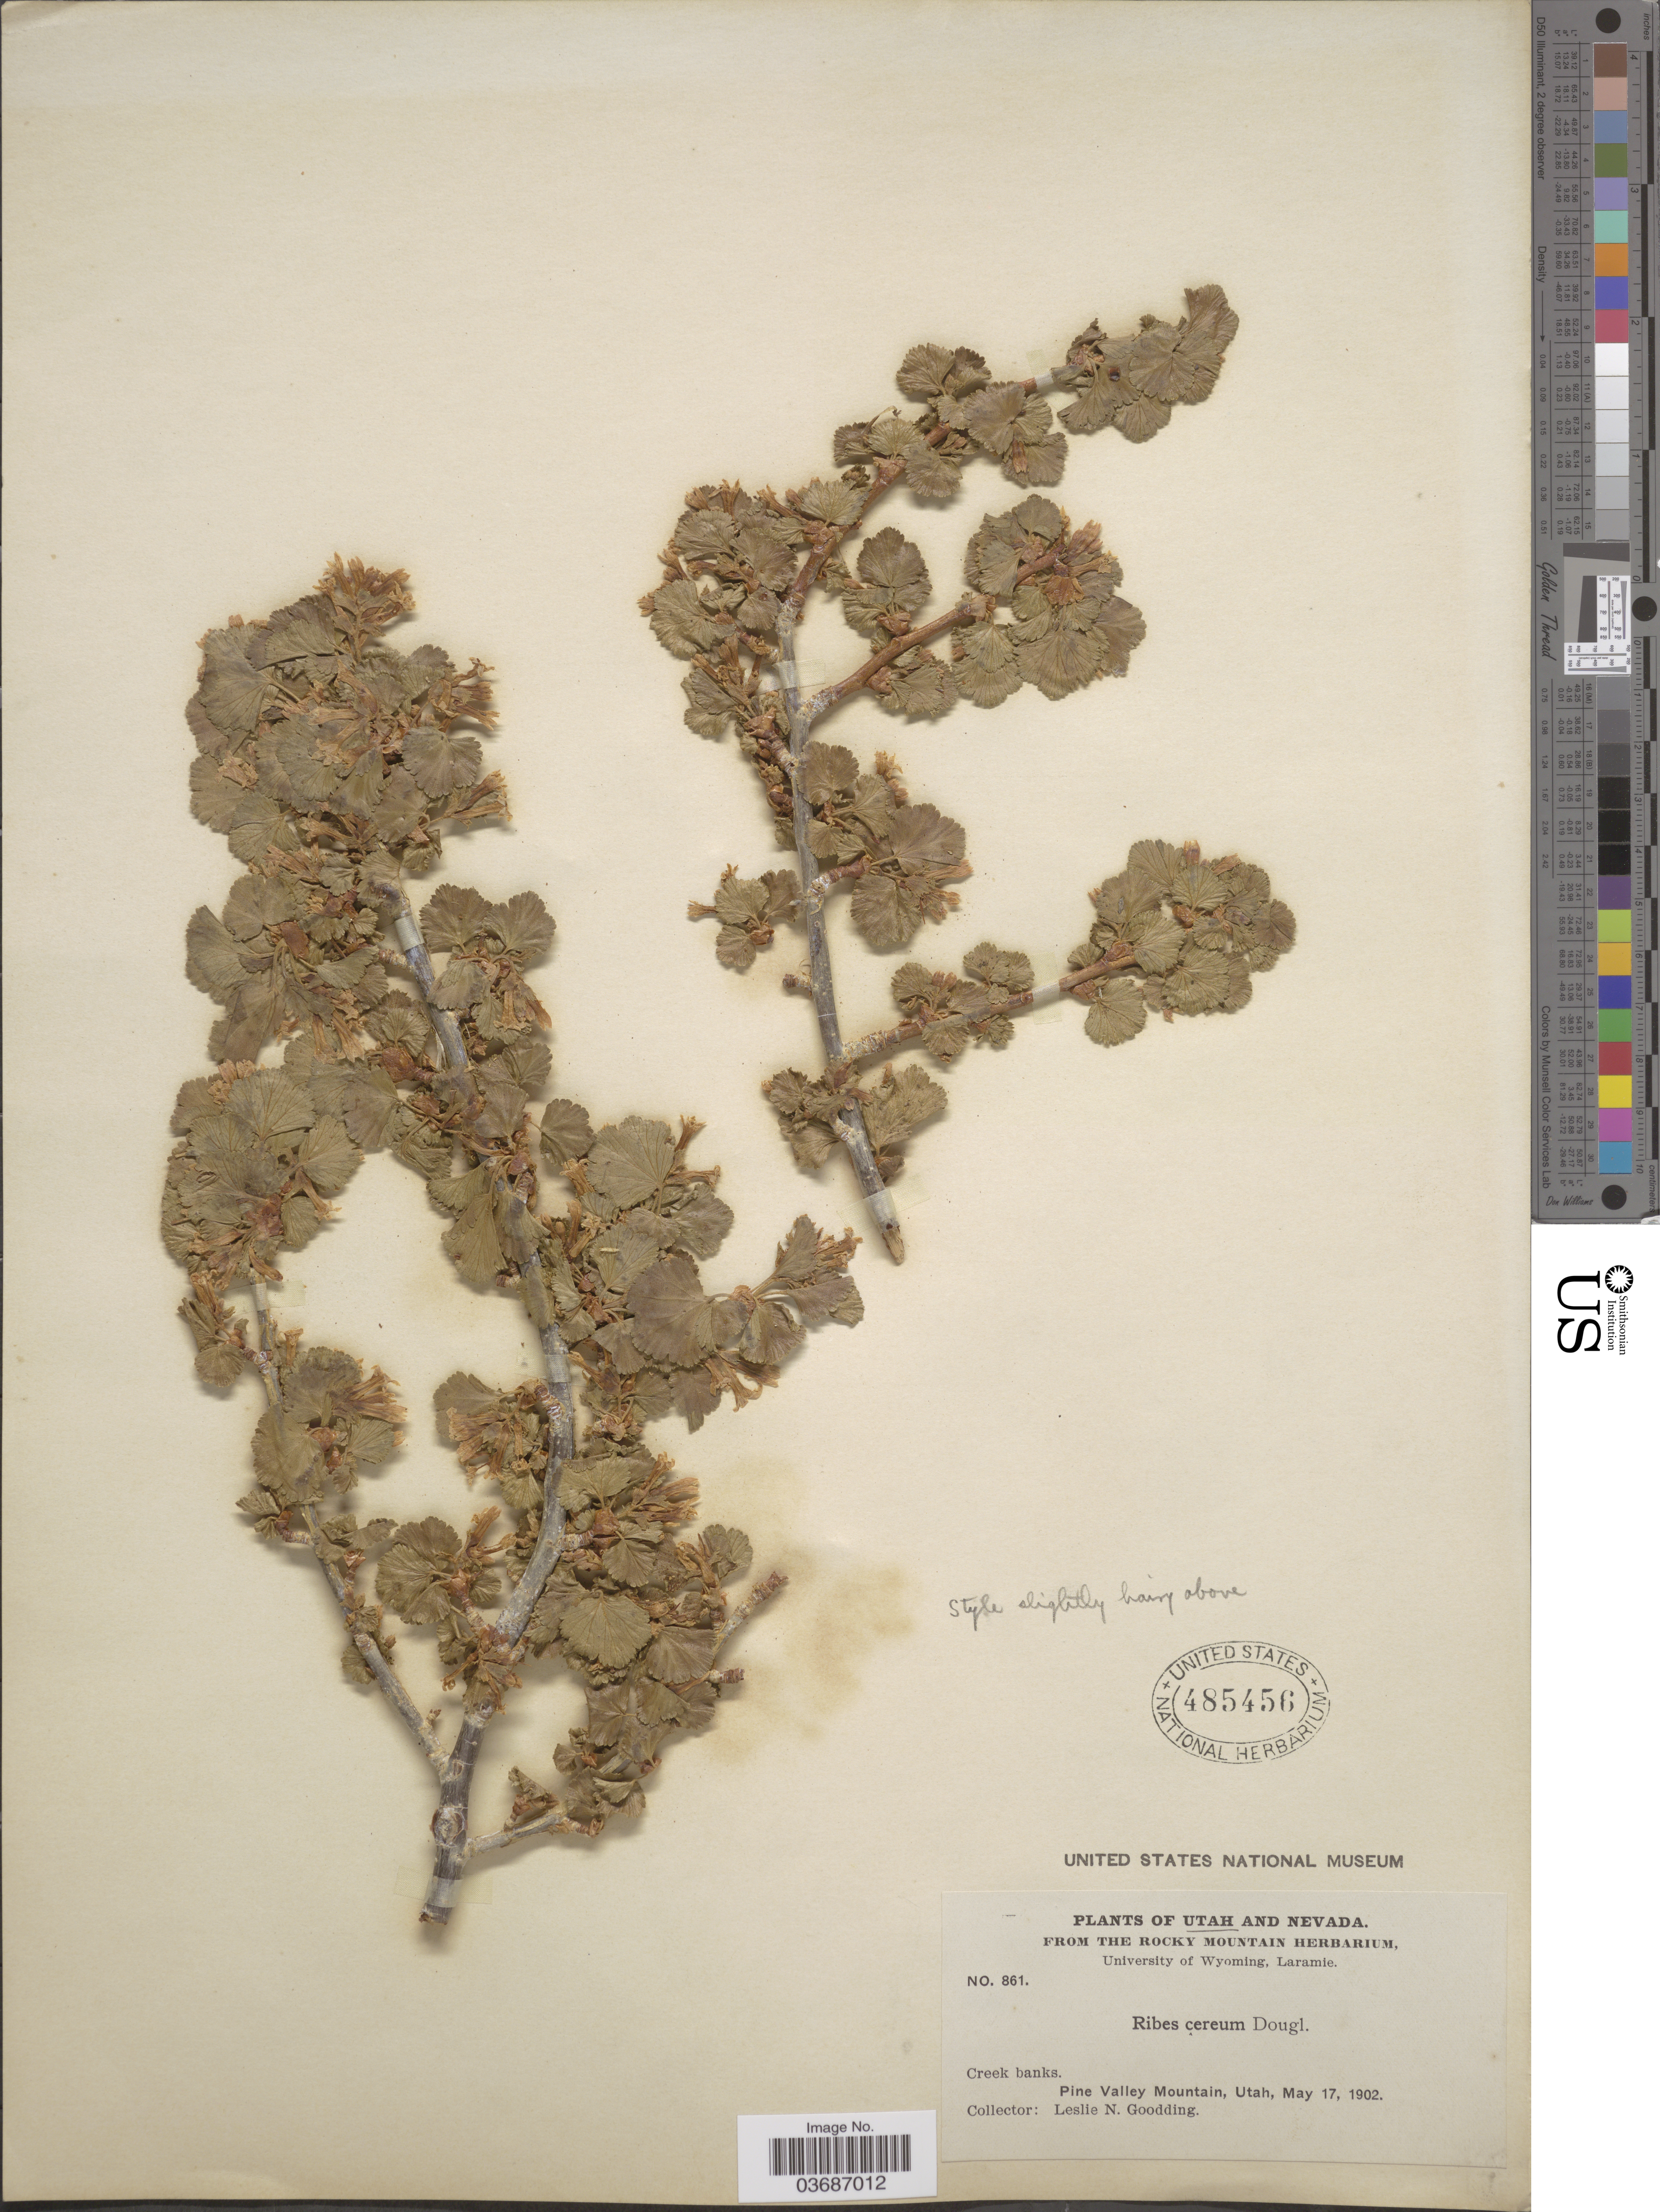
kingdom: Plantae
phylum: Tracheophyta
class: Magnoliopsida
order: Saxifragales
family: Grossulariaceae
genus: Ribes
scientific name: Ribes cereum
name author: Douglas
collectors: L. N. Goodding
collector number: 861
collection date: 1902-05-17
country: United States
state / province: Utah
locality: Pine Valley Mountain.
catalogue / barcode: US 485456